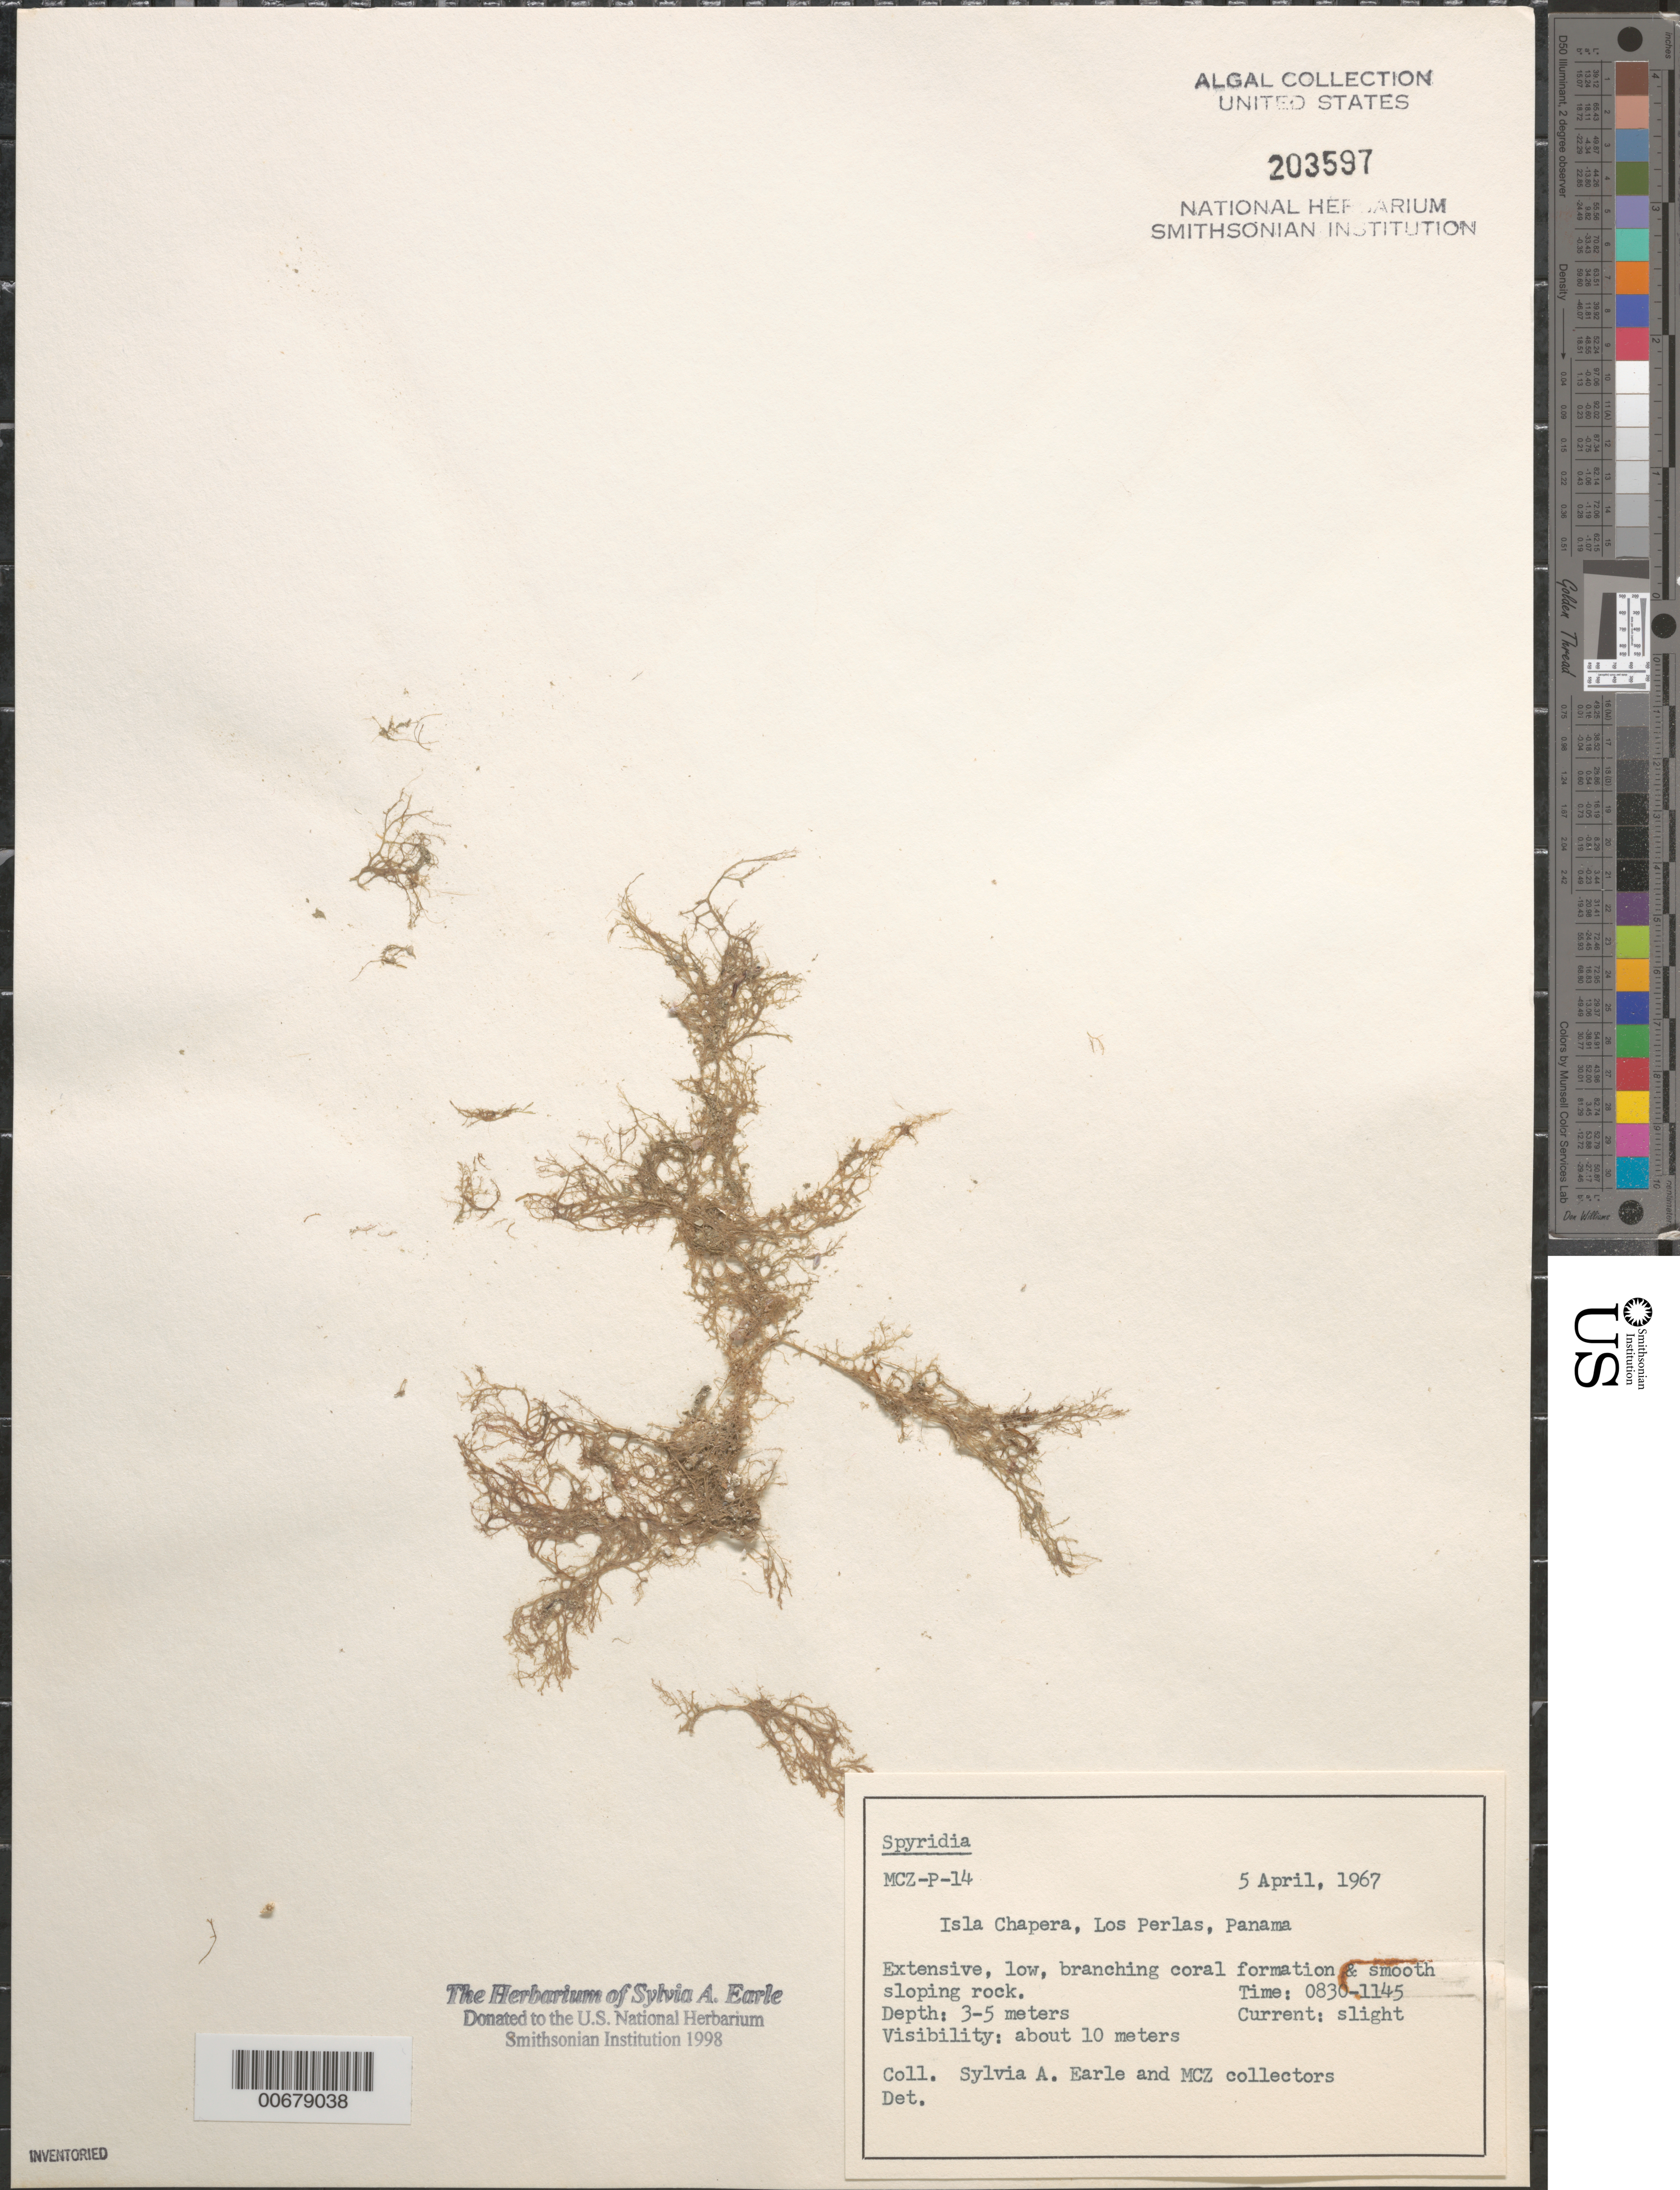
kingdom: Plantae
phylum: Rhodophyta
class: Florideophyceae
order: Ceramiales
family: Spyridiaceae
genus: Spyridia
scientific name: Spyridia sp.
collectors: S. A. Earle, R. Topp & T. Laska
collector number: MCZ-P-14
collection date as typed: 05 Apr 1967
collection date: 1967-04-05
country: Panama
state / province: Panamá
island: Chapera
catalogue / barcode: US 203597